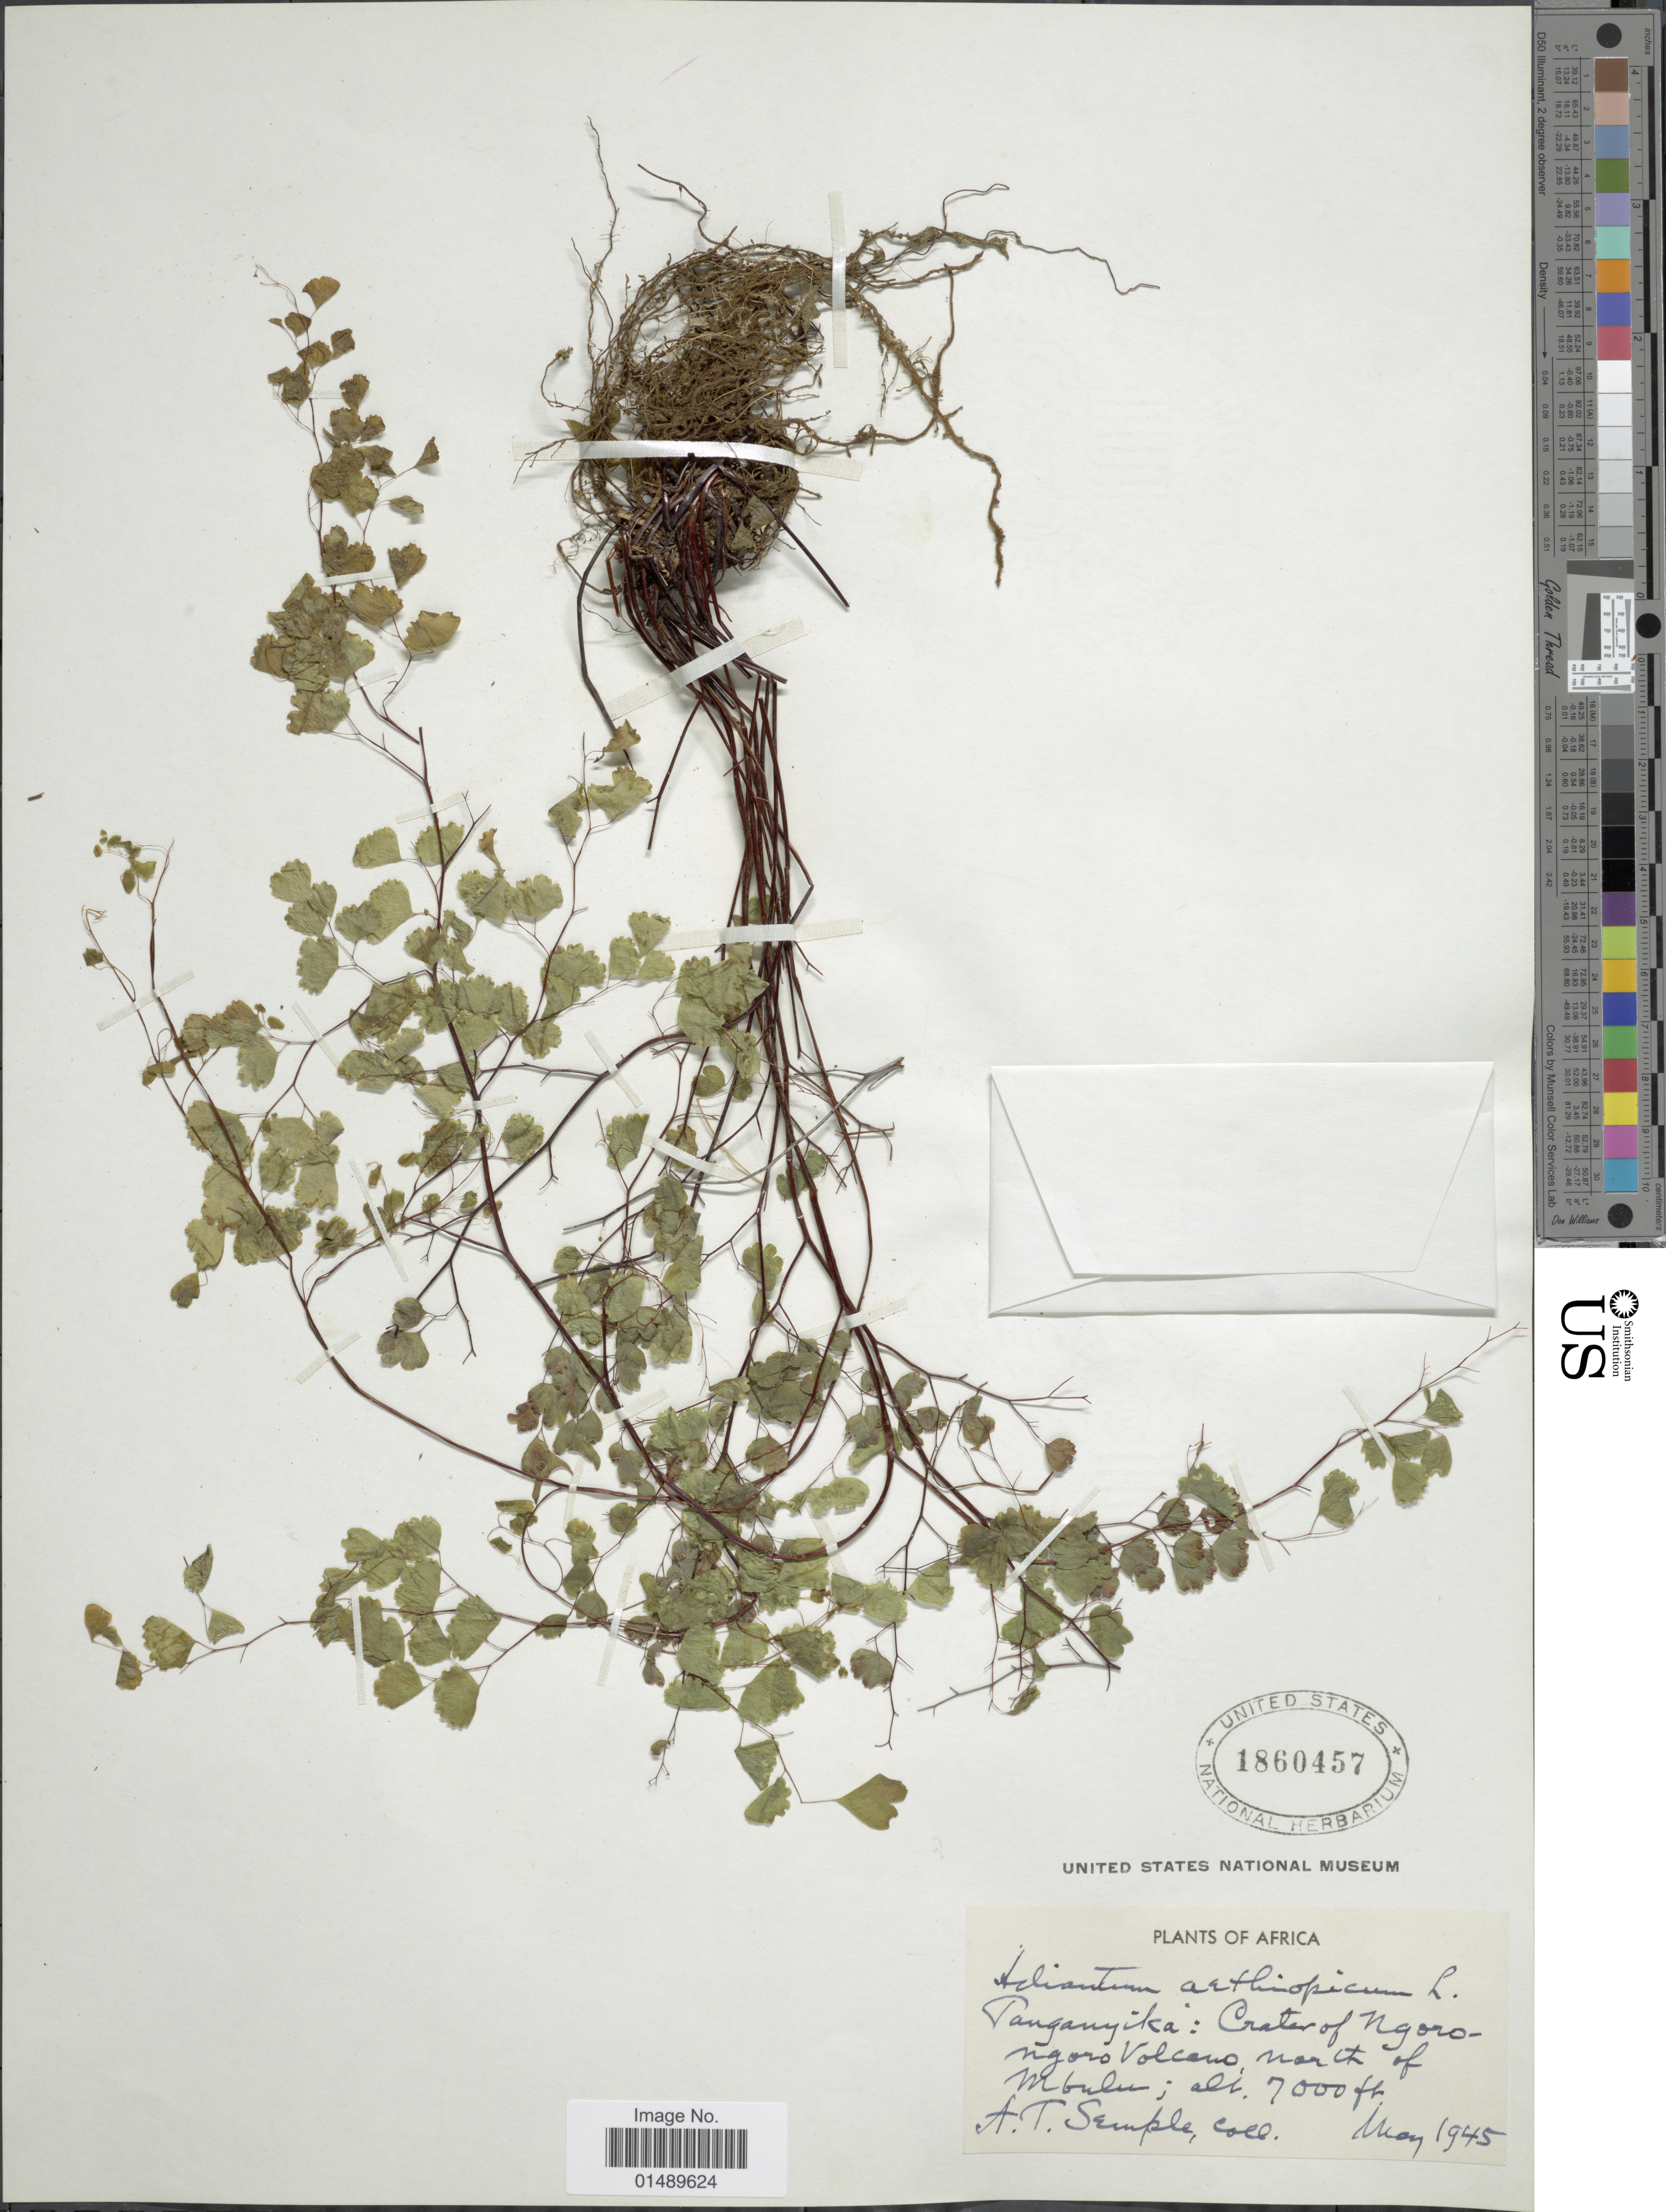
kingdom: Plantae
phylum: Tracheophyta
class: Polypodiopsida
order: Polypodiales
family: Pteridaceae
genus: Adiantum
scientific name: Adiantum poiretii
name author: Wikstr.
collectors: A. Semple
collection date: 1945-05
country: Tanzania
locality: Africa, Tanganyika: Crater of Ngorongoro Volcano, north of Mbulu.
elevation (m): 2134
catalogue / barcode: US 1860457